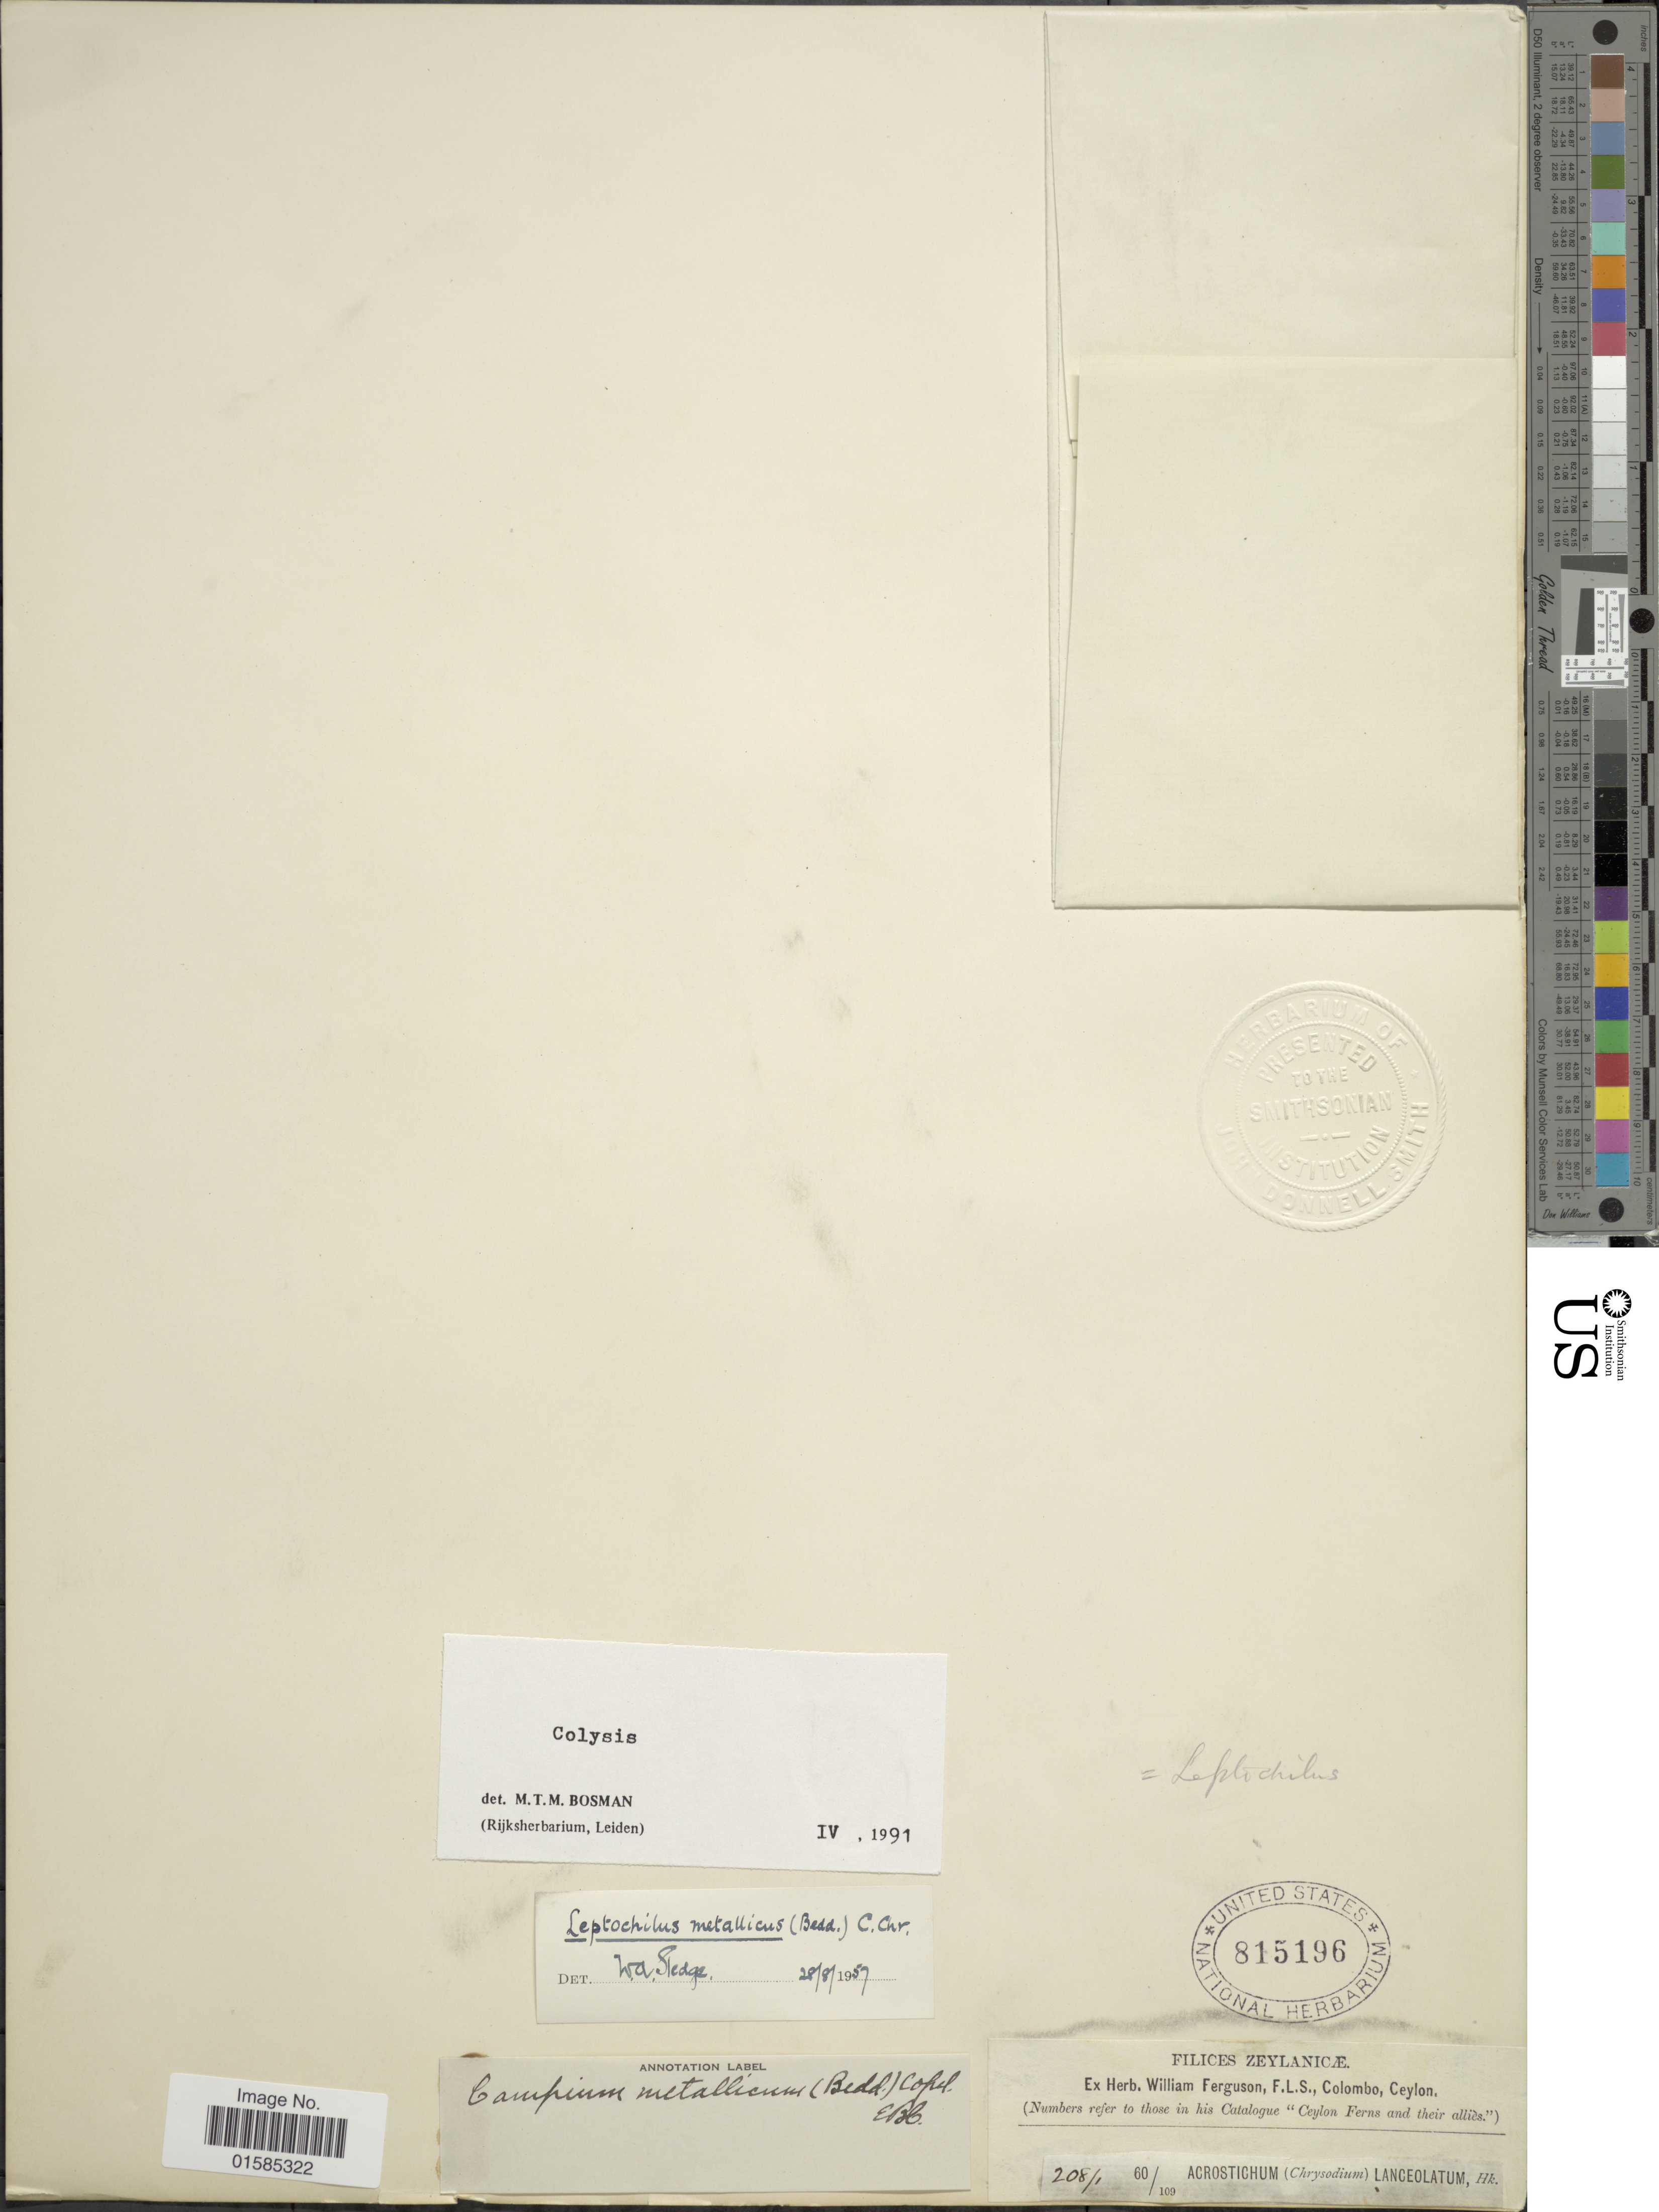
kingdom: Plantae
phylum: Tracheophyta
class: Polypodiopsida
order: Polypodiales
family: Polypodiaceae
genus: Leptochilus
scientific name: Leptochilus metallicus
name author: (Bedd.) C. Chr.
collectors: ex herb. W. Ferguson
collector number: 208/1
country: Sri Lanka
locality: Colombo, Ceylon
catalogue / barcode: US 815196